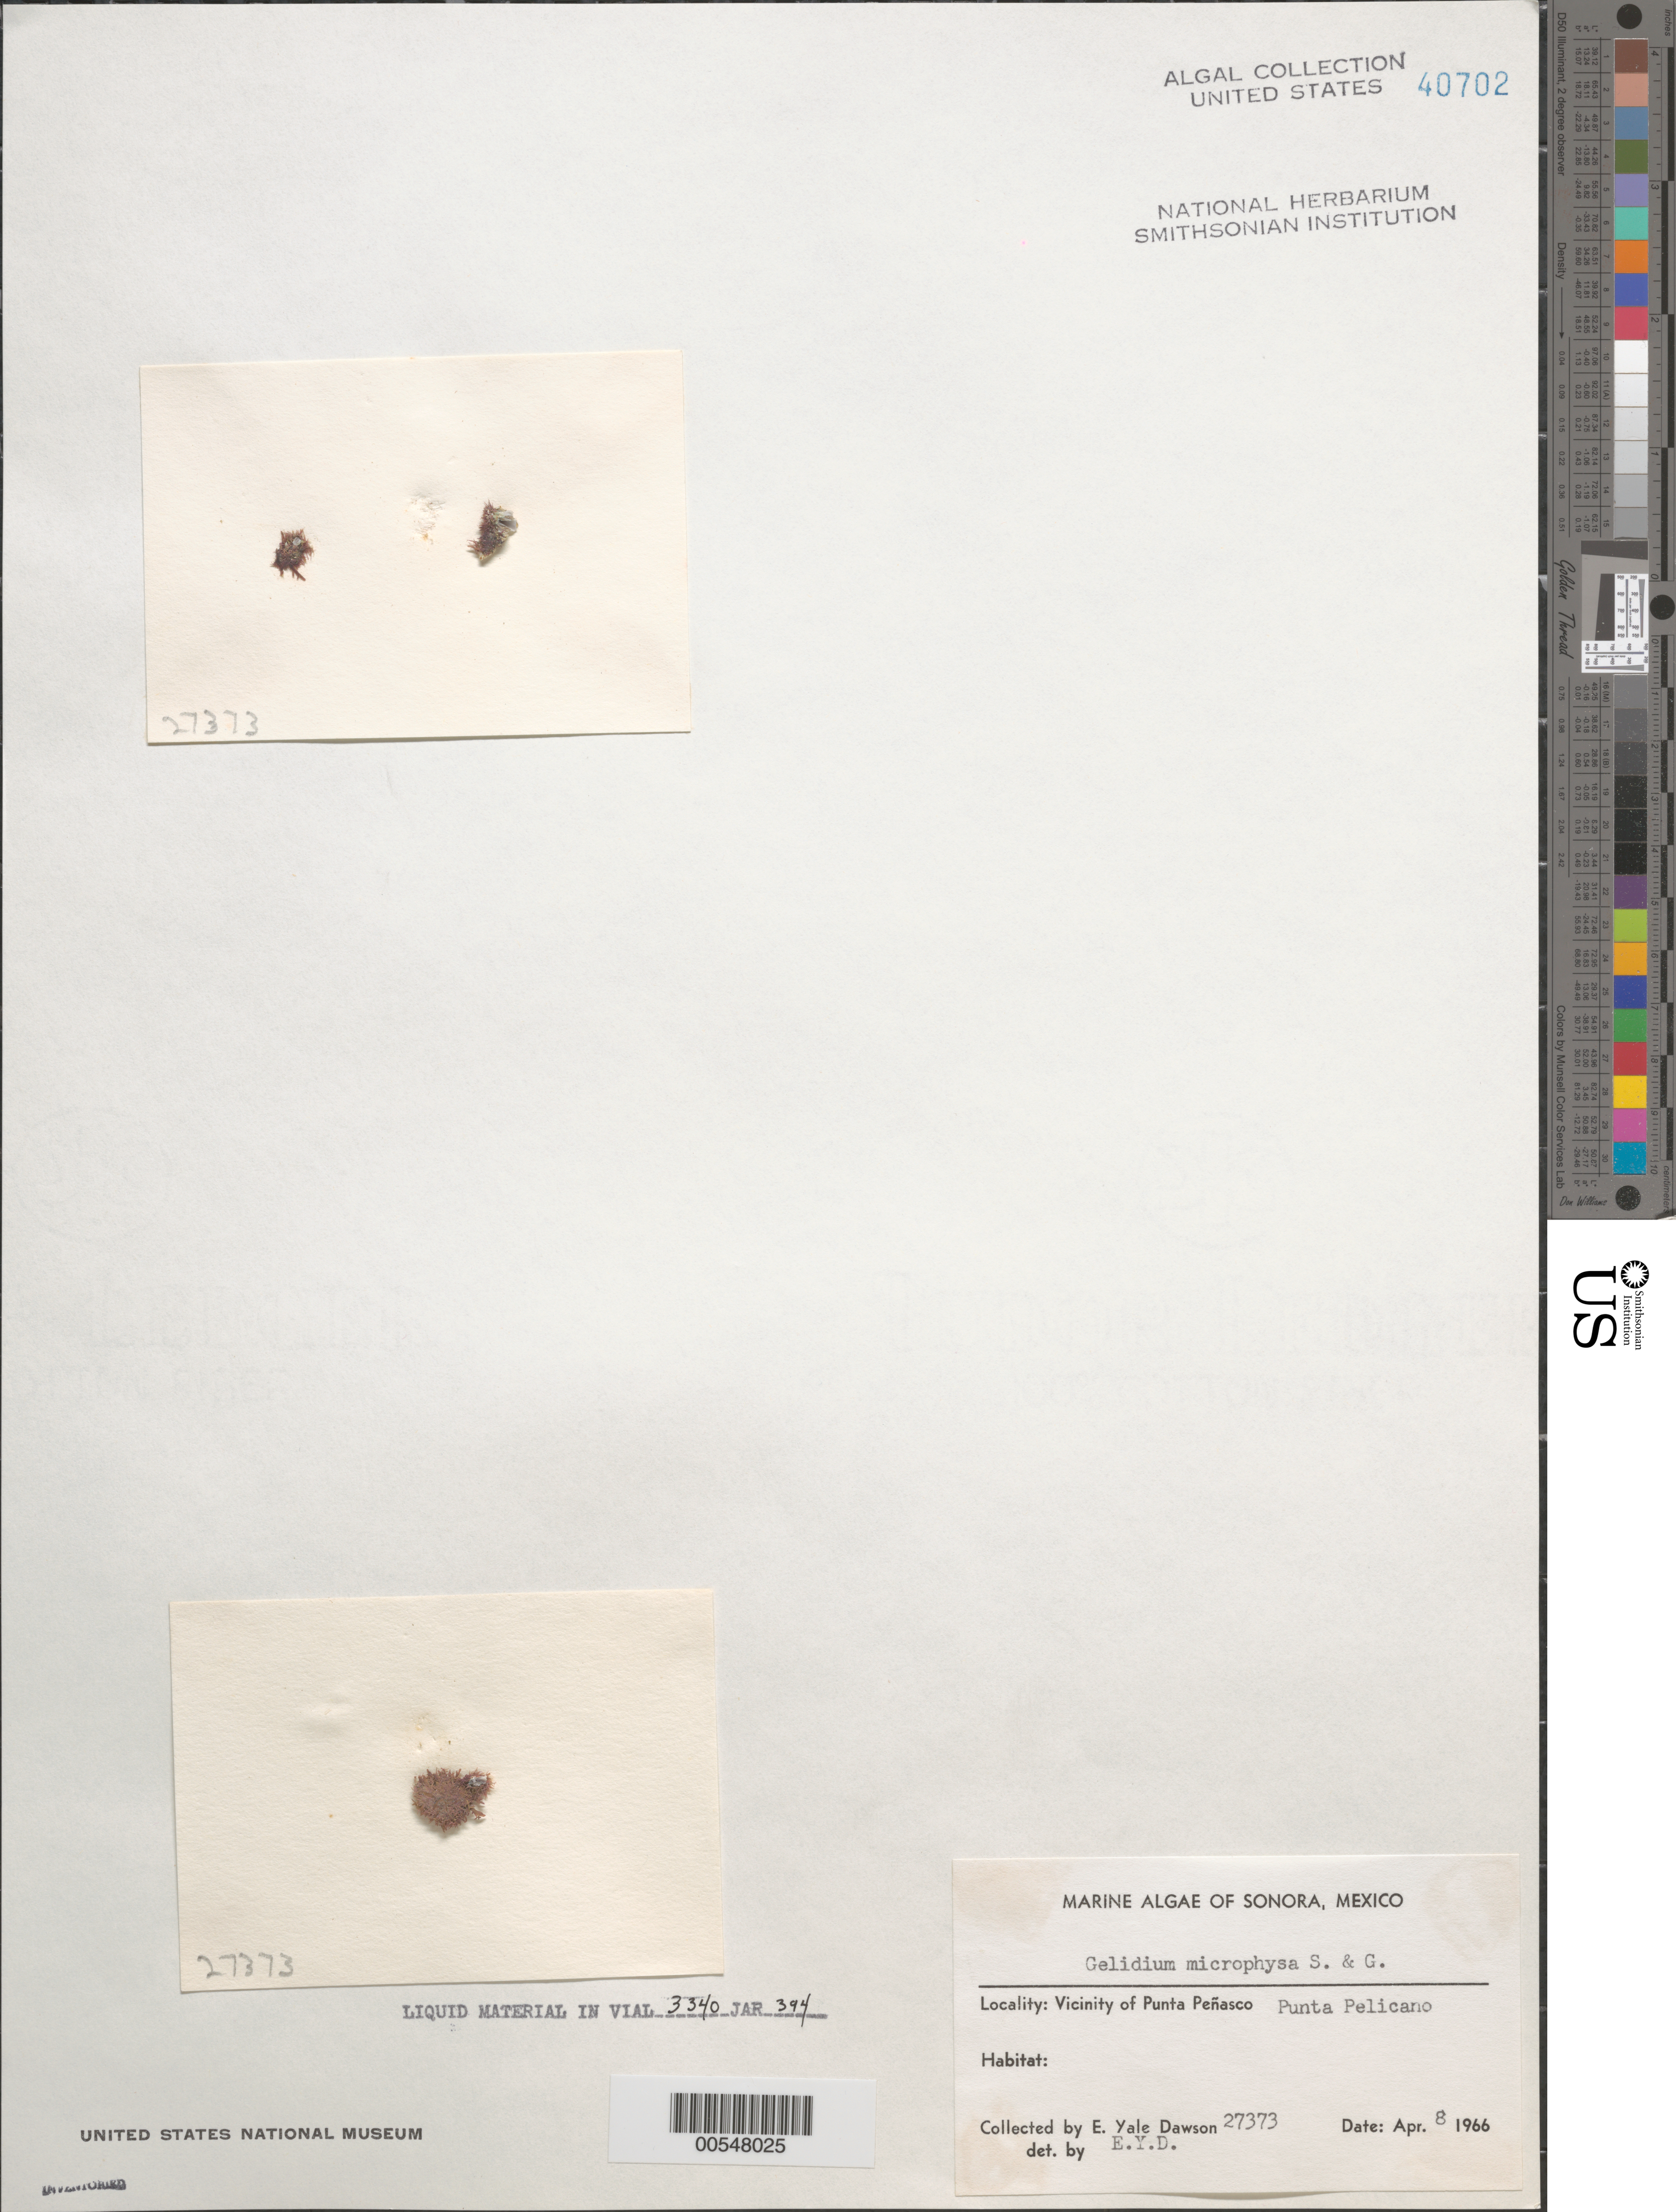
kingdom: Plantae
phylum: Rhodophyta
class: Florideophyceae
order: Gelidiales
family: Gelidiaceae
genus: Gelidium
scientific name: Gelidium microphysa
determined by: Dawson, E. Y.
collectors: E. Y. Dawson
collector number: EYD 27373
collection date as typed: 08 Apr 1966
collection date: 1966-04-08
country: Mexico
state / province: Sonora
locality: Punta Pelicano, near Punta Penasco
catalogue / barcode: US 40702